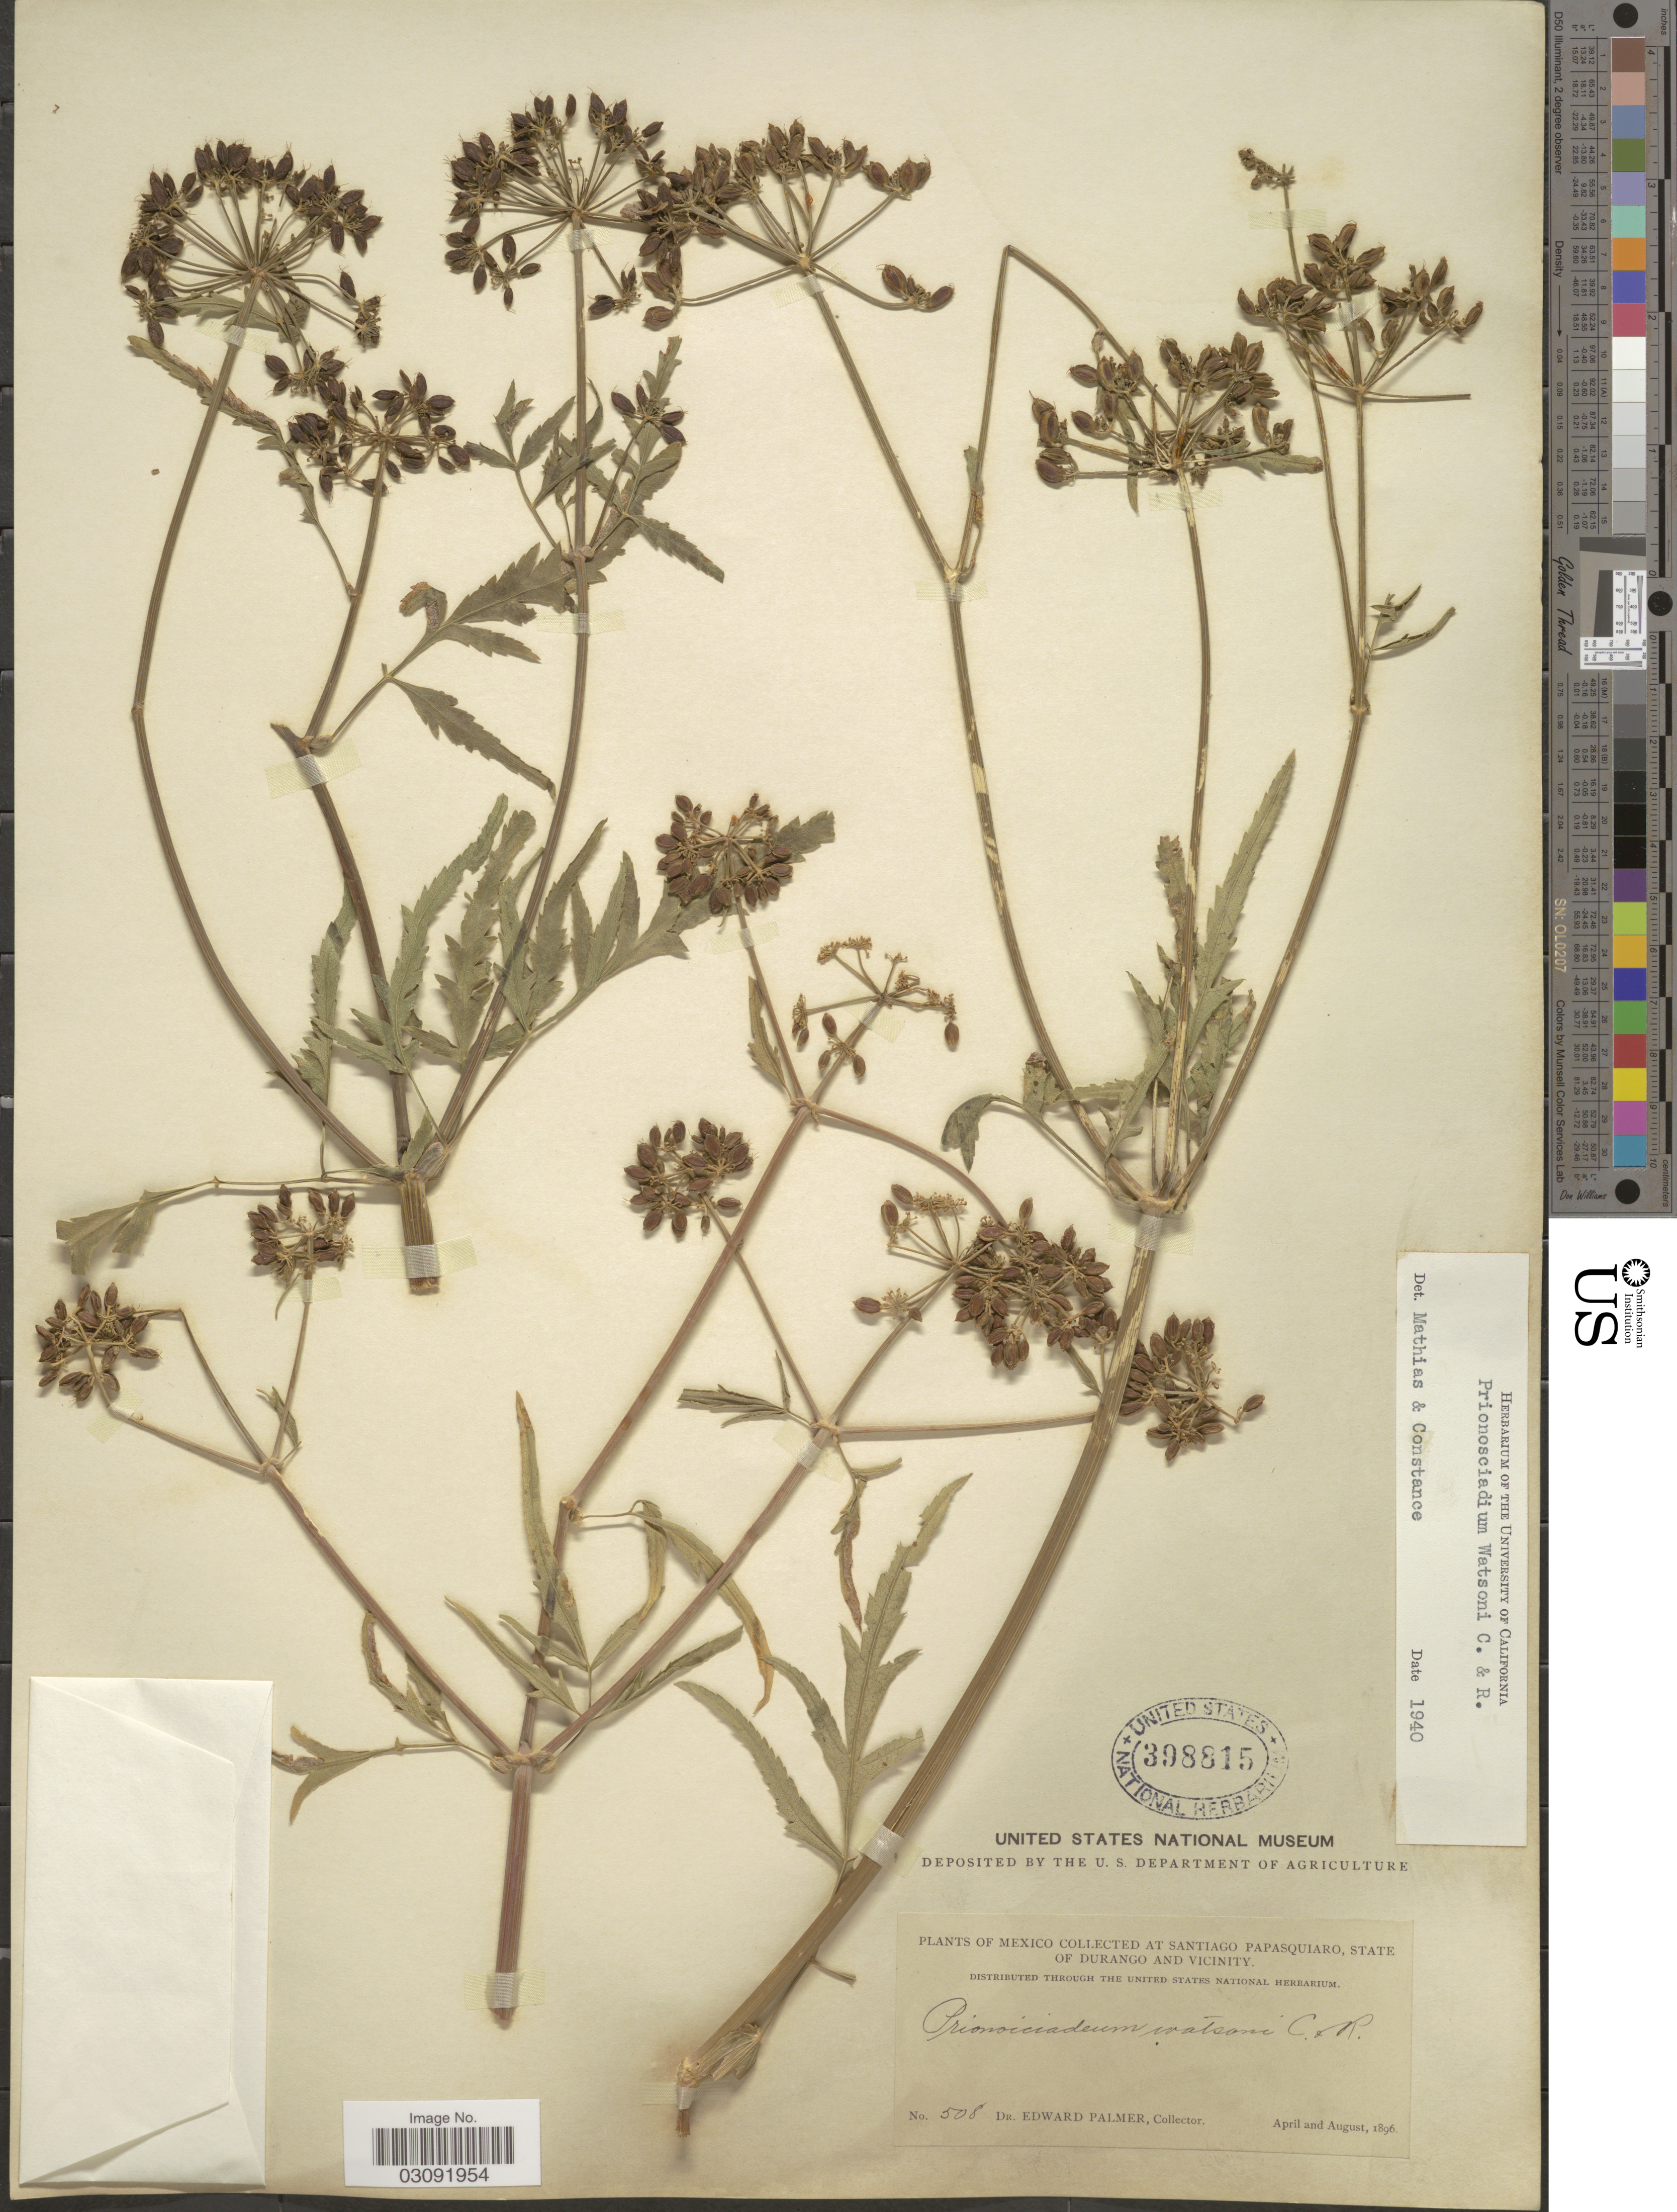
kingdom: Plantae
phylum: Tracheophyta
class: Magnoliopsida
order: Apiales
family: Apiaceae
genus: Prionosciadium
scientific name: Prionosciadium watsonii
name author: J.M. Coult. & Rose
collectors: E. Palmer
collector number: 508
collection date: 1896-04/1896-08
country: Mexico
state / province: Durango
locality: At Santiago Papasquiaro, state of Durango and vicinity.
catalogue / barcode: US 398815